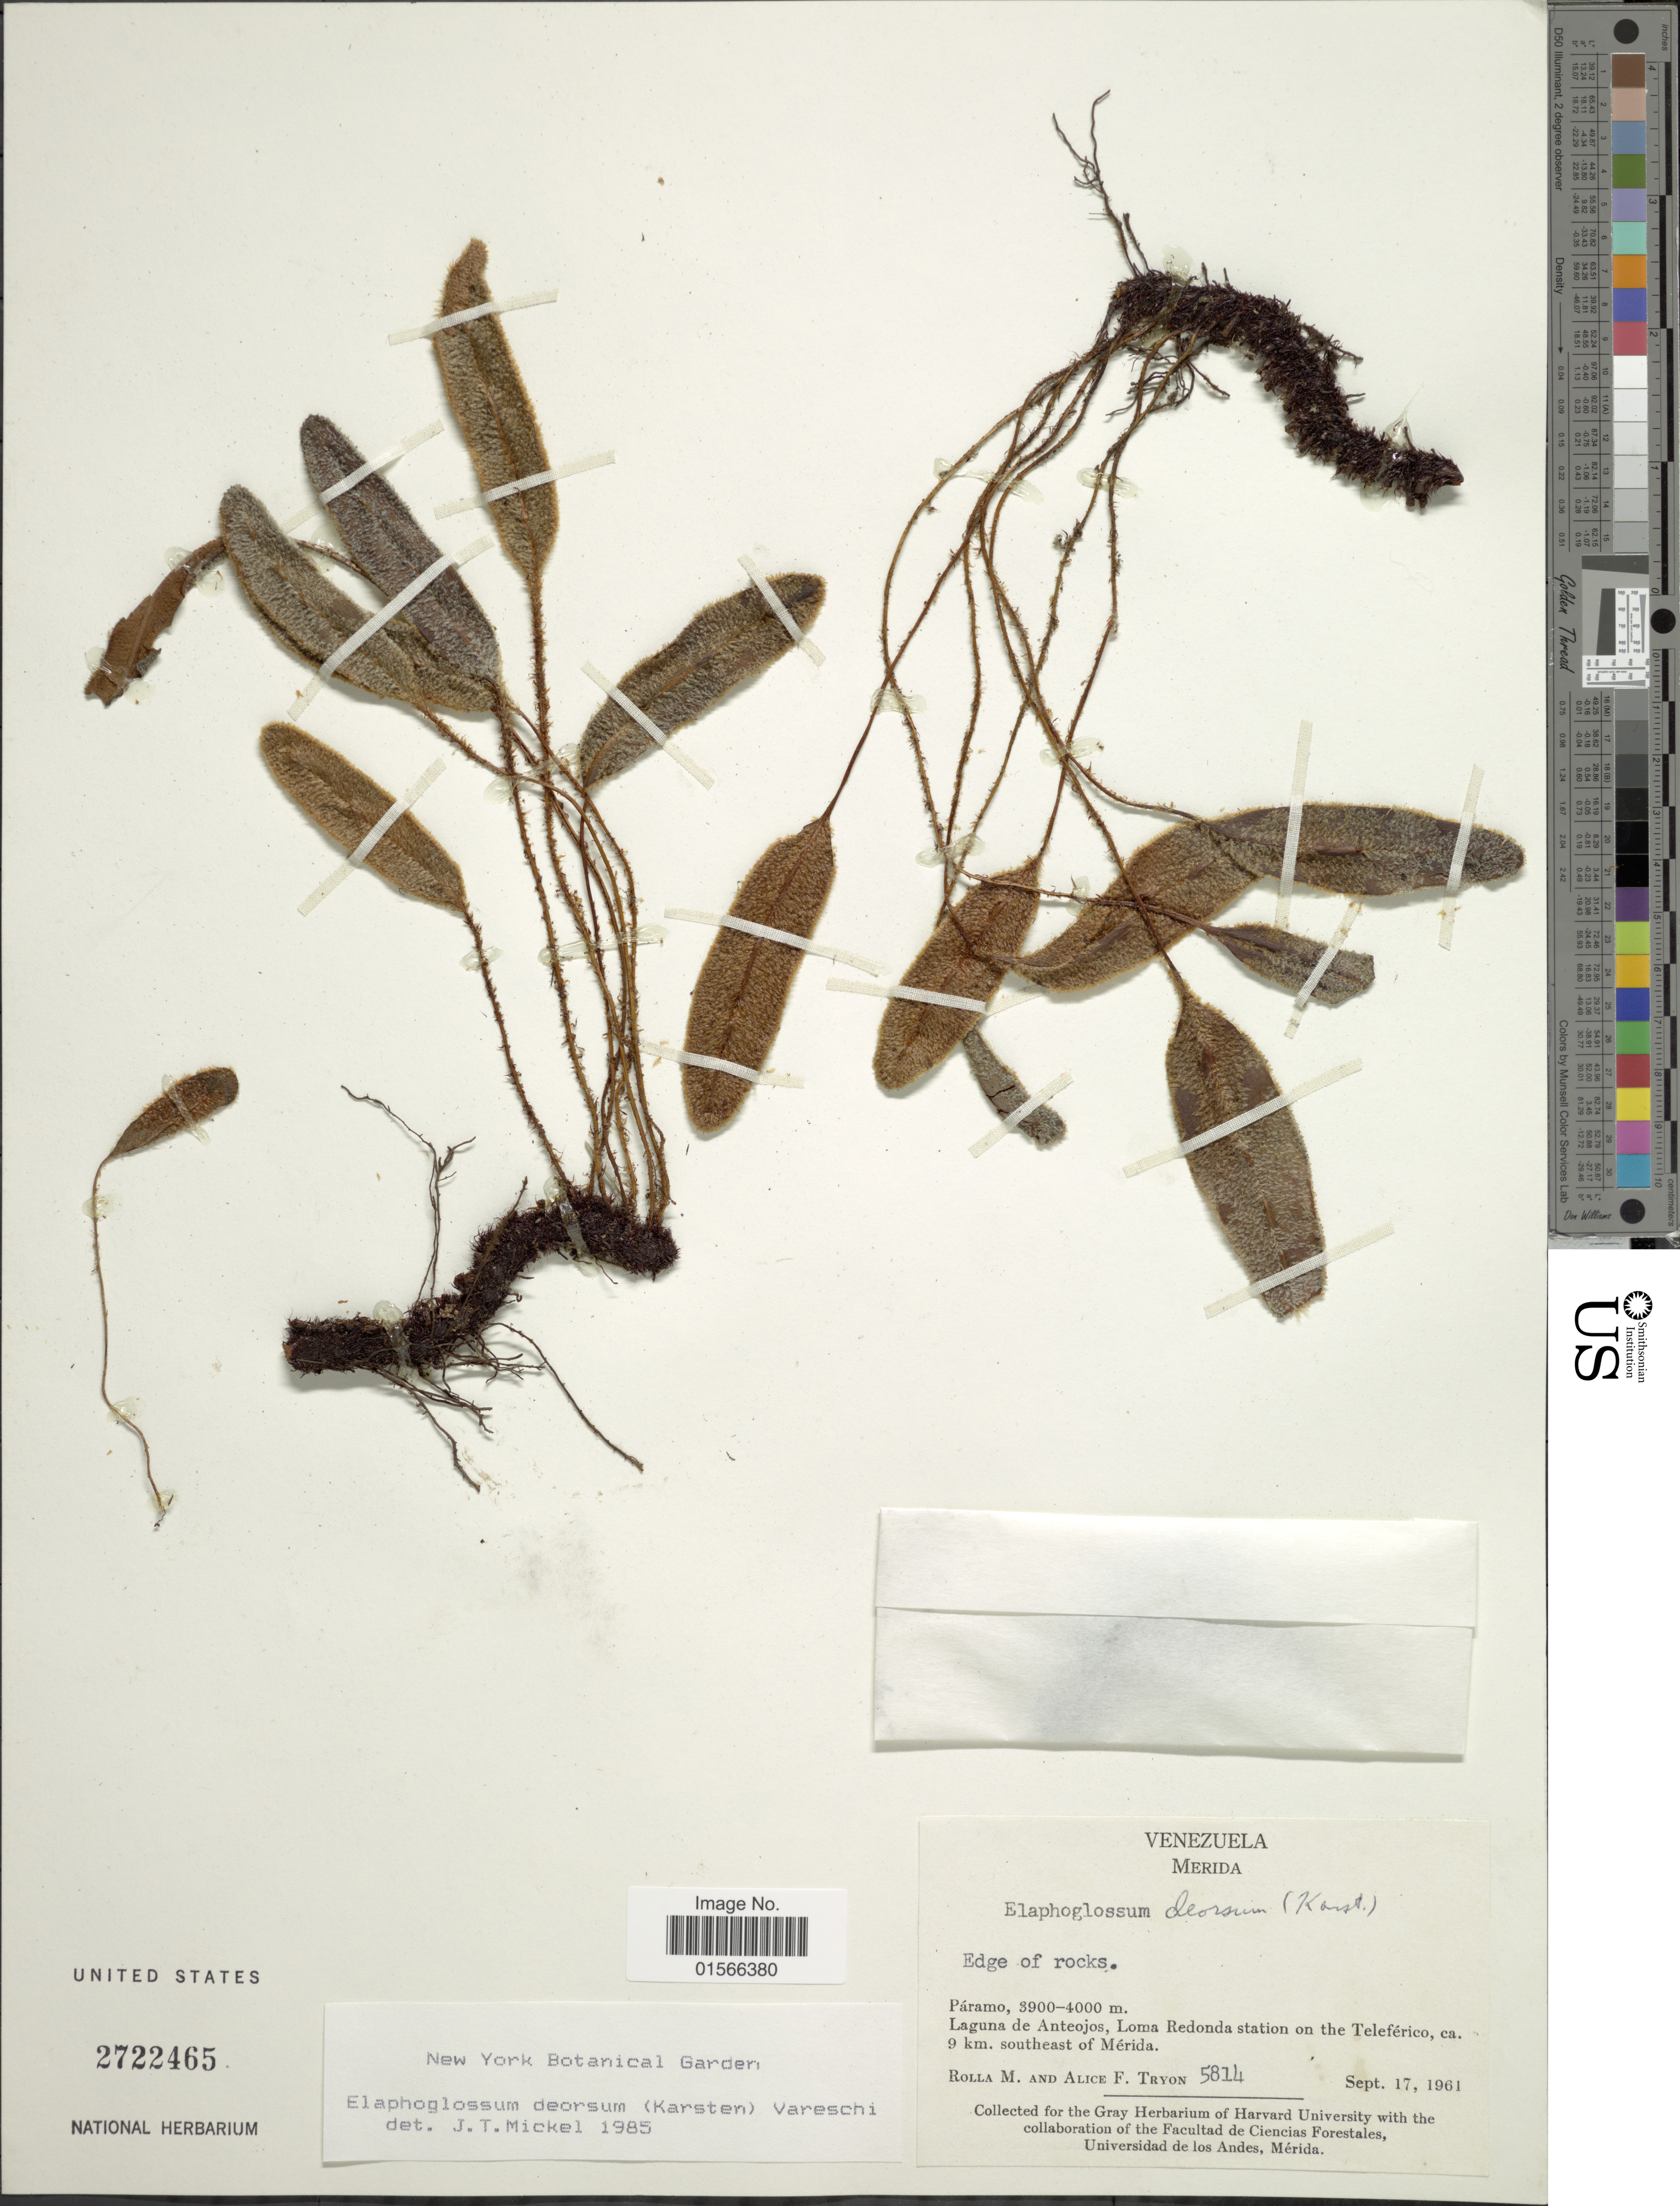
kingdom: Plantae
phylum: Tracheophyta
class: Polypodiopsida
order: Polypodiales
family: Dryopteridaceae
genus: Elaphoglossum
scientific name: Elaphoglossum deorsum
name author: (H. Karst.) Vareschi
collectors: R. M. Tryon & A. F. Tryon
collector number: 5814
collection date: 1961-09-17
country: Venezuela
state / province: Mérida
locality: Páramo, Laguna de Anteojos, Loma Redonda station on the Teleférico, ca. 9 km southeast of Mérida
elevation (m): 3900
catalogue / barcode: US 2722465